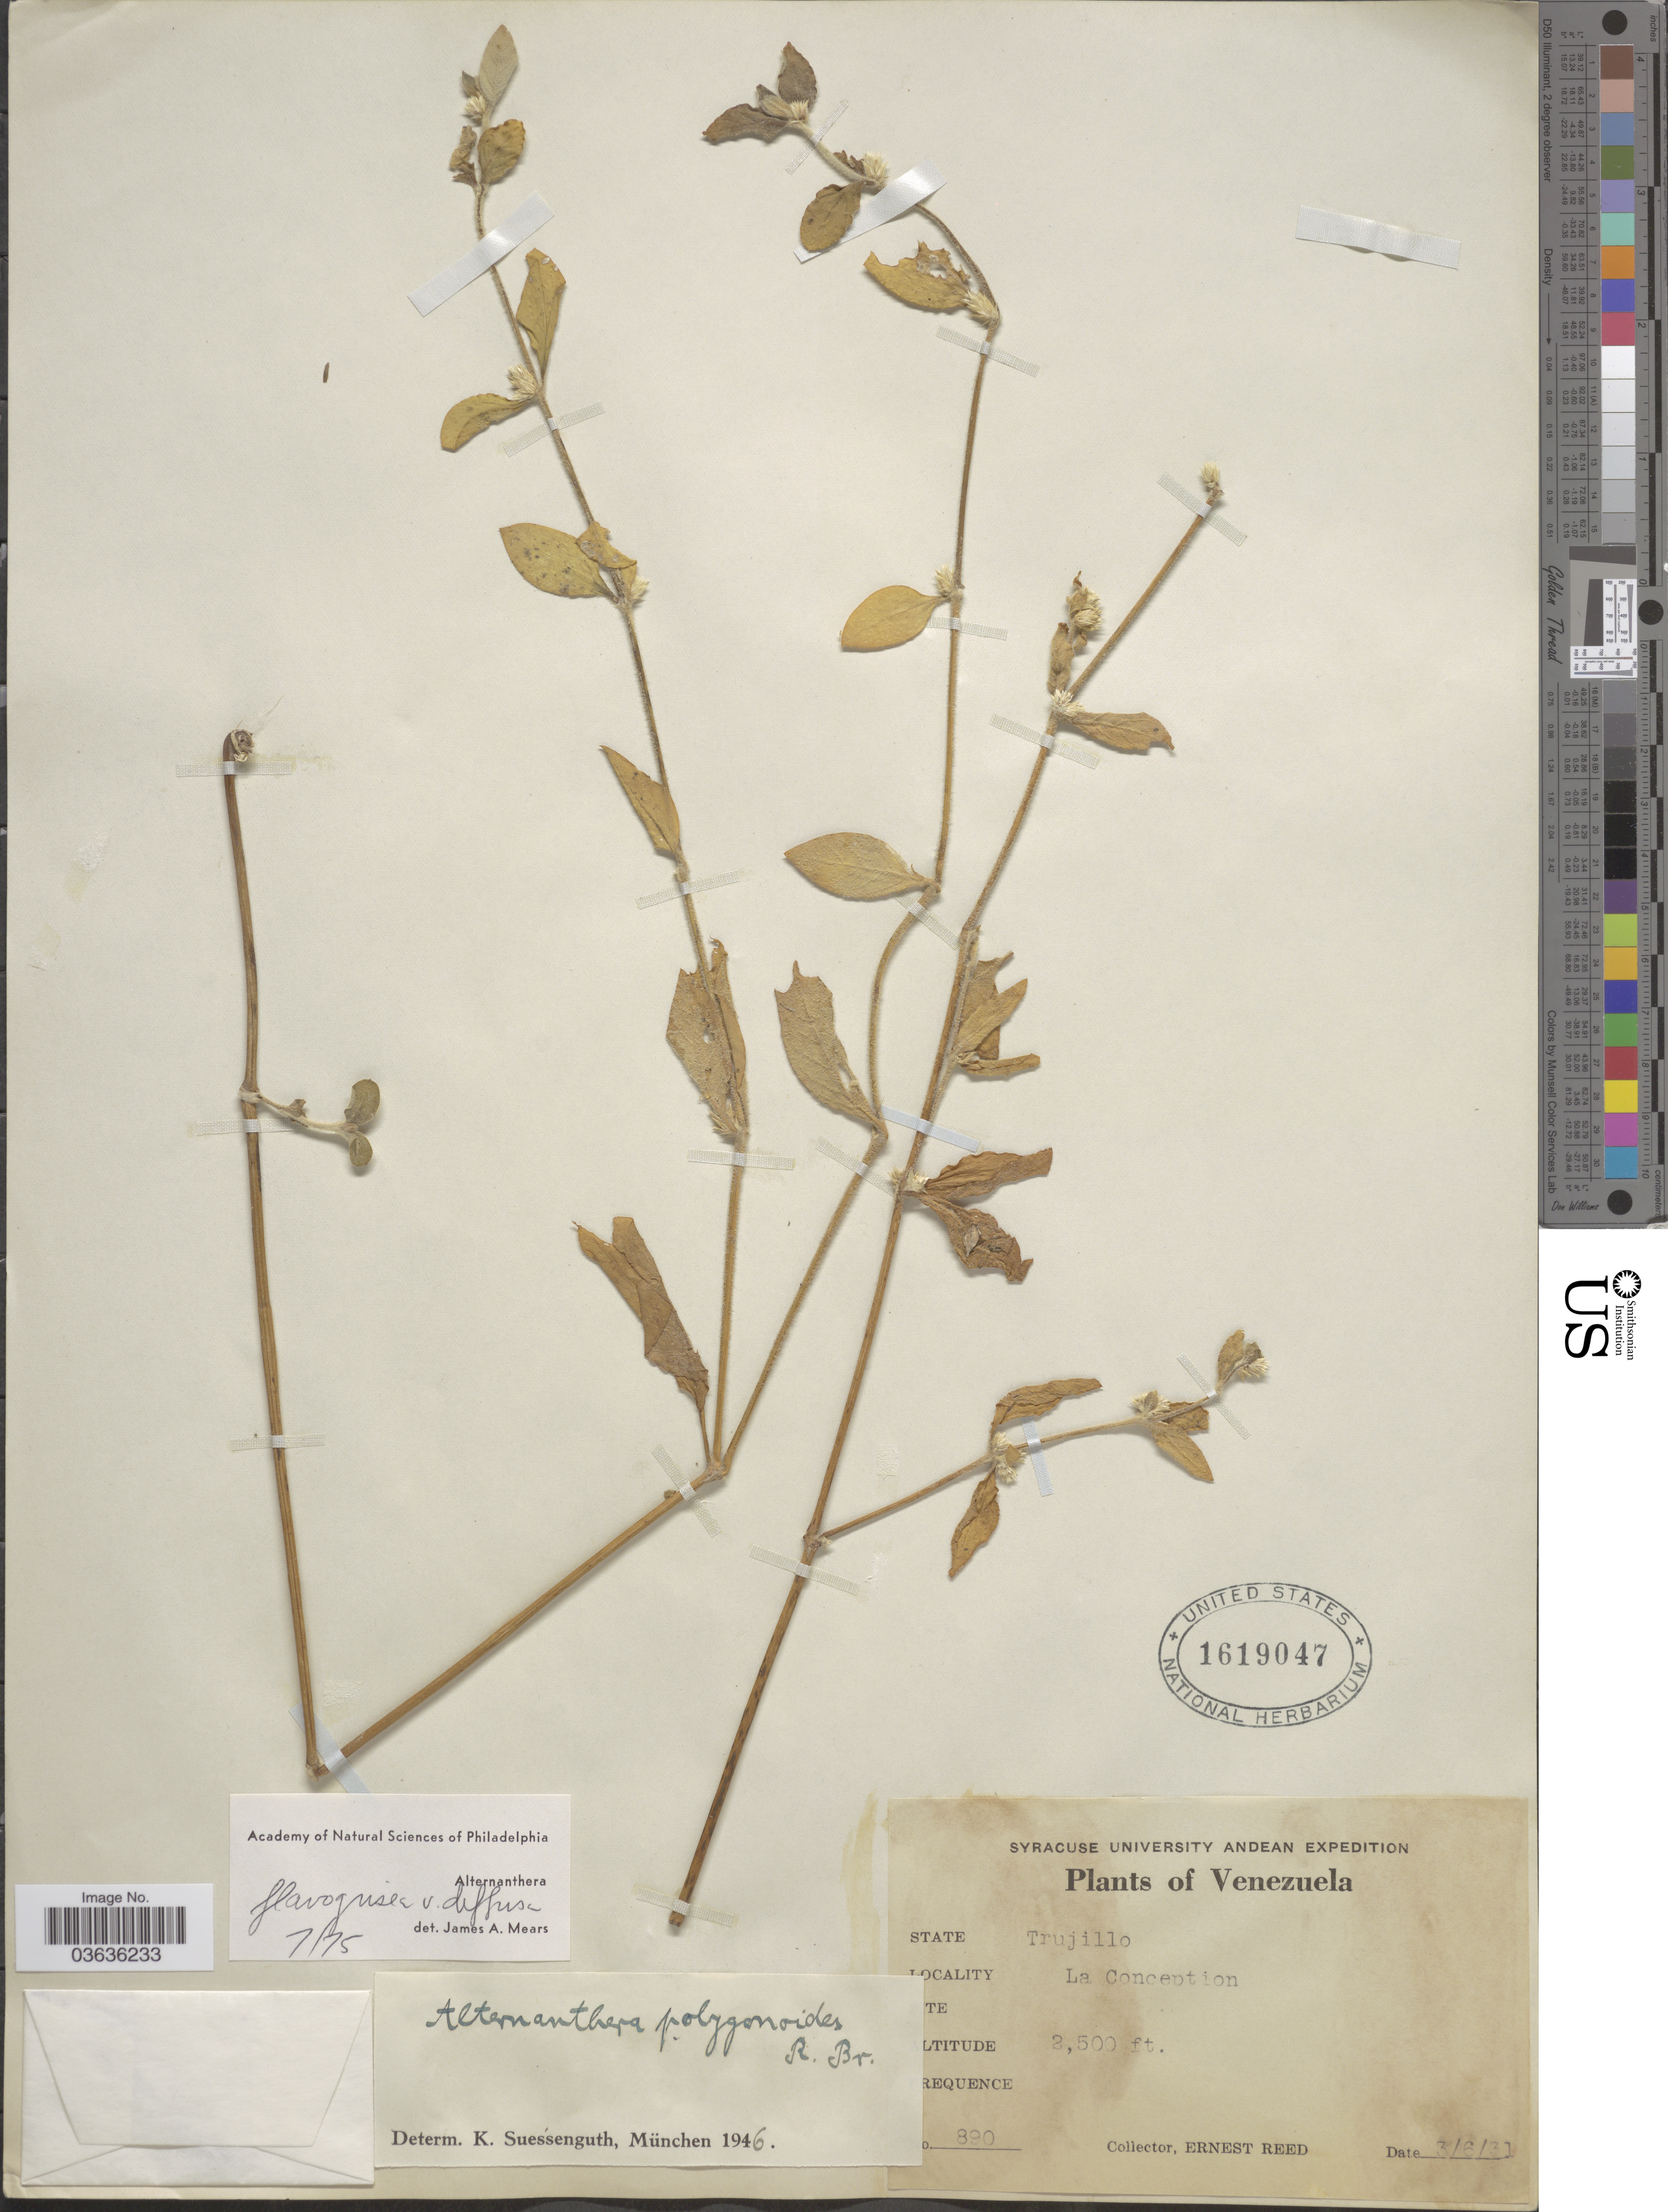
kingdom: Plantae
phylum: Tracheophyta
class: Magnoliopsida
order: Caryophyllales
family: Amaranthaceae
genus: Alternanthera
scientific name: Alternanthera flavogrisea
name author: Urb.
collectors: E. Reed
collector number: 890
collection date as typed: Transcribed d/m/y: 3/6/31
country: Venezuela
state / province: Trujillo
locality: La Conception.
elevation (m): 762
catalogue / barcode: US 1619047